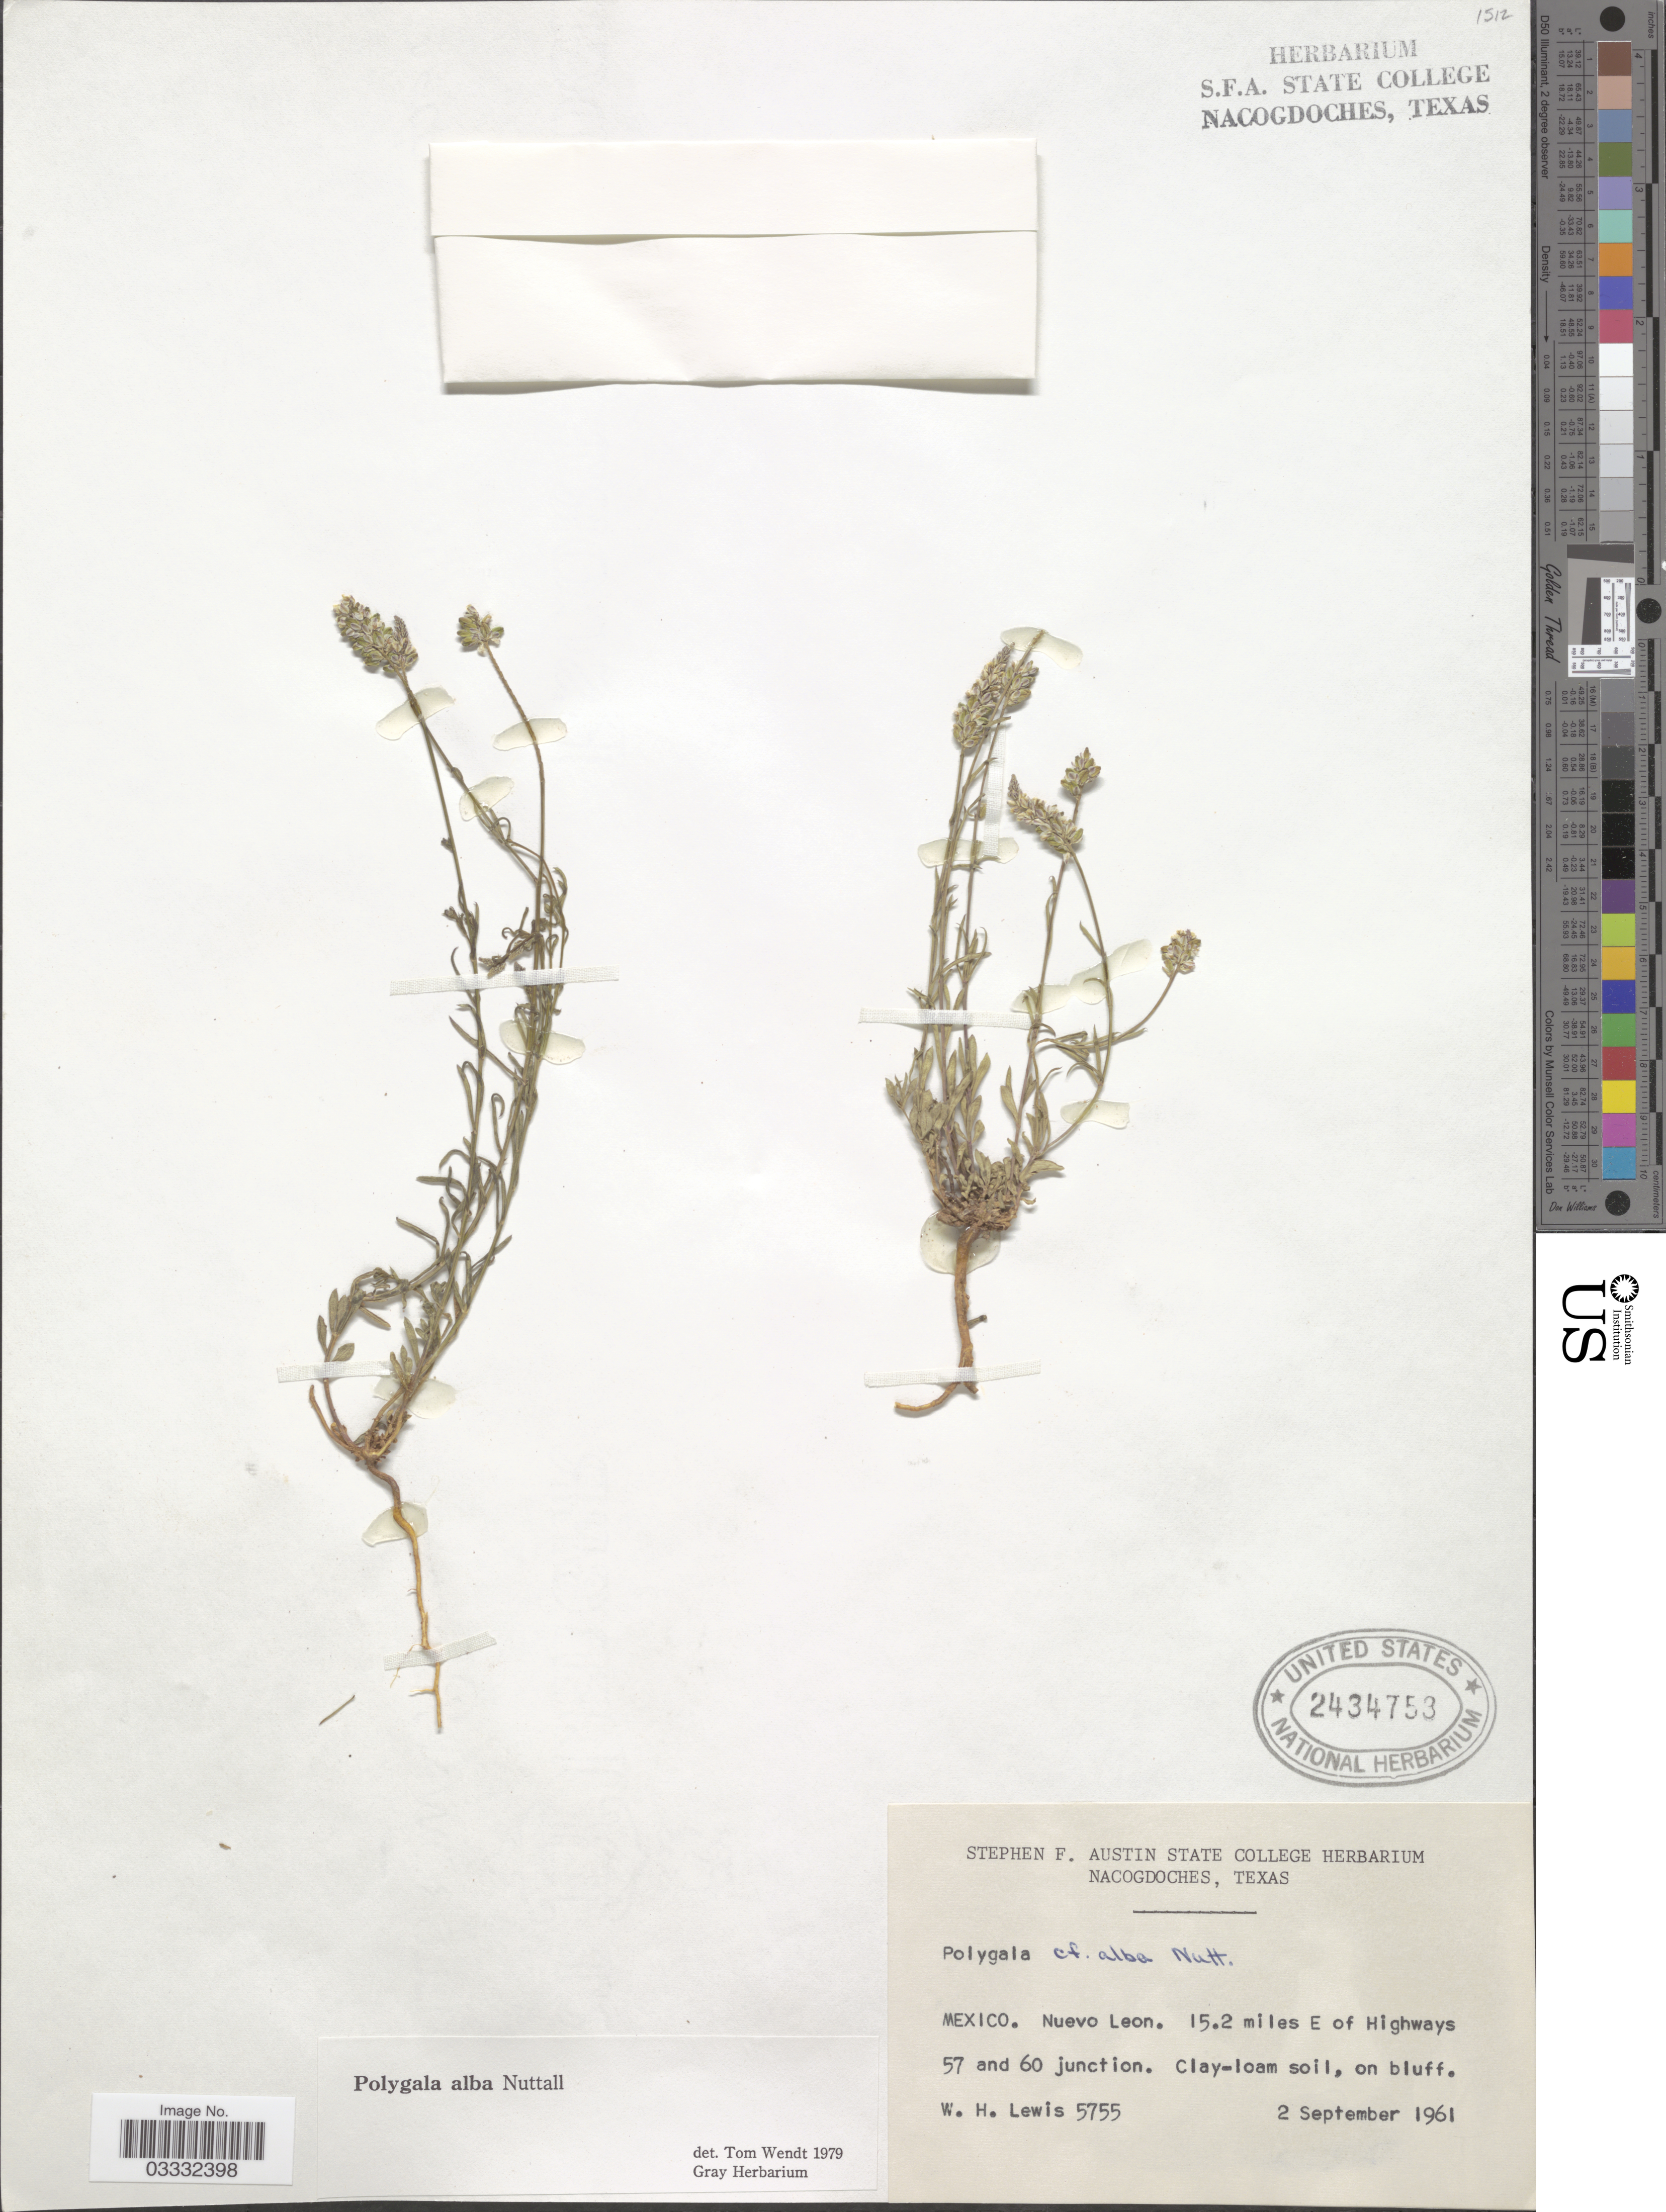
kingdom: Plantae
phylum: Tracheophyta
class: Magnoliopsida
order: Fabales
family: Polygalaceae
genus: Polygala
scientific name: Polygala alba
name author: Nutt.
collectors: W. H. Lewis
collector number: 5755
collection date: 1961-09-02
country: Mexico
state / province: Nuevo León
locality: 15.2 miles E of Highways 57 and 60 junction.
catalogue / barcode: US 2434753